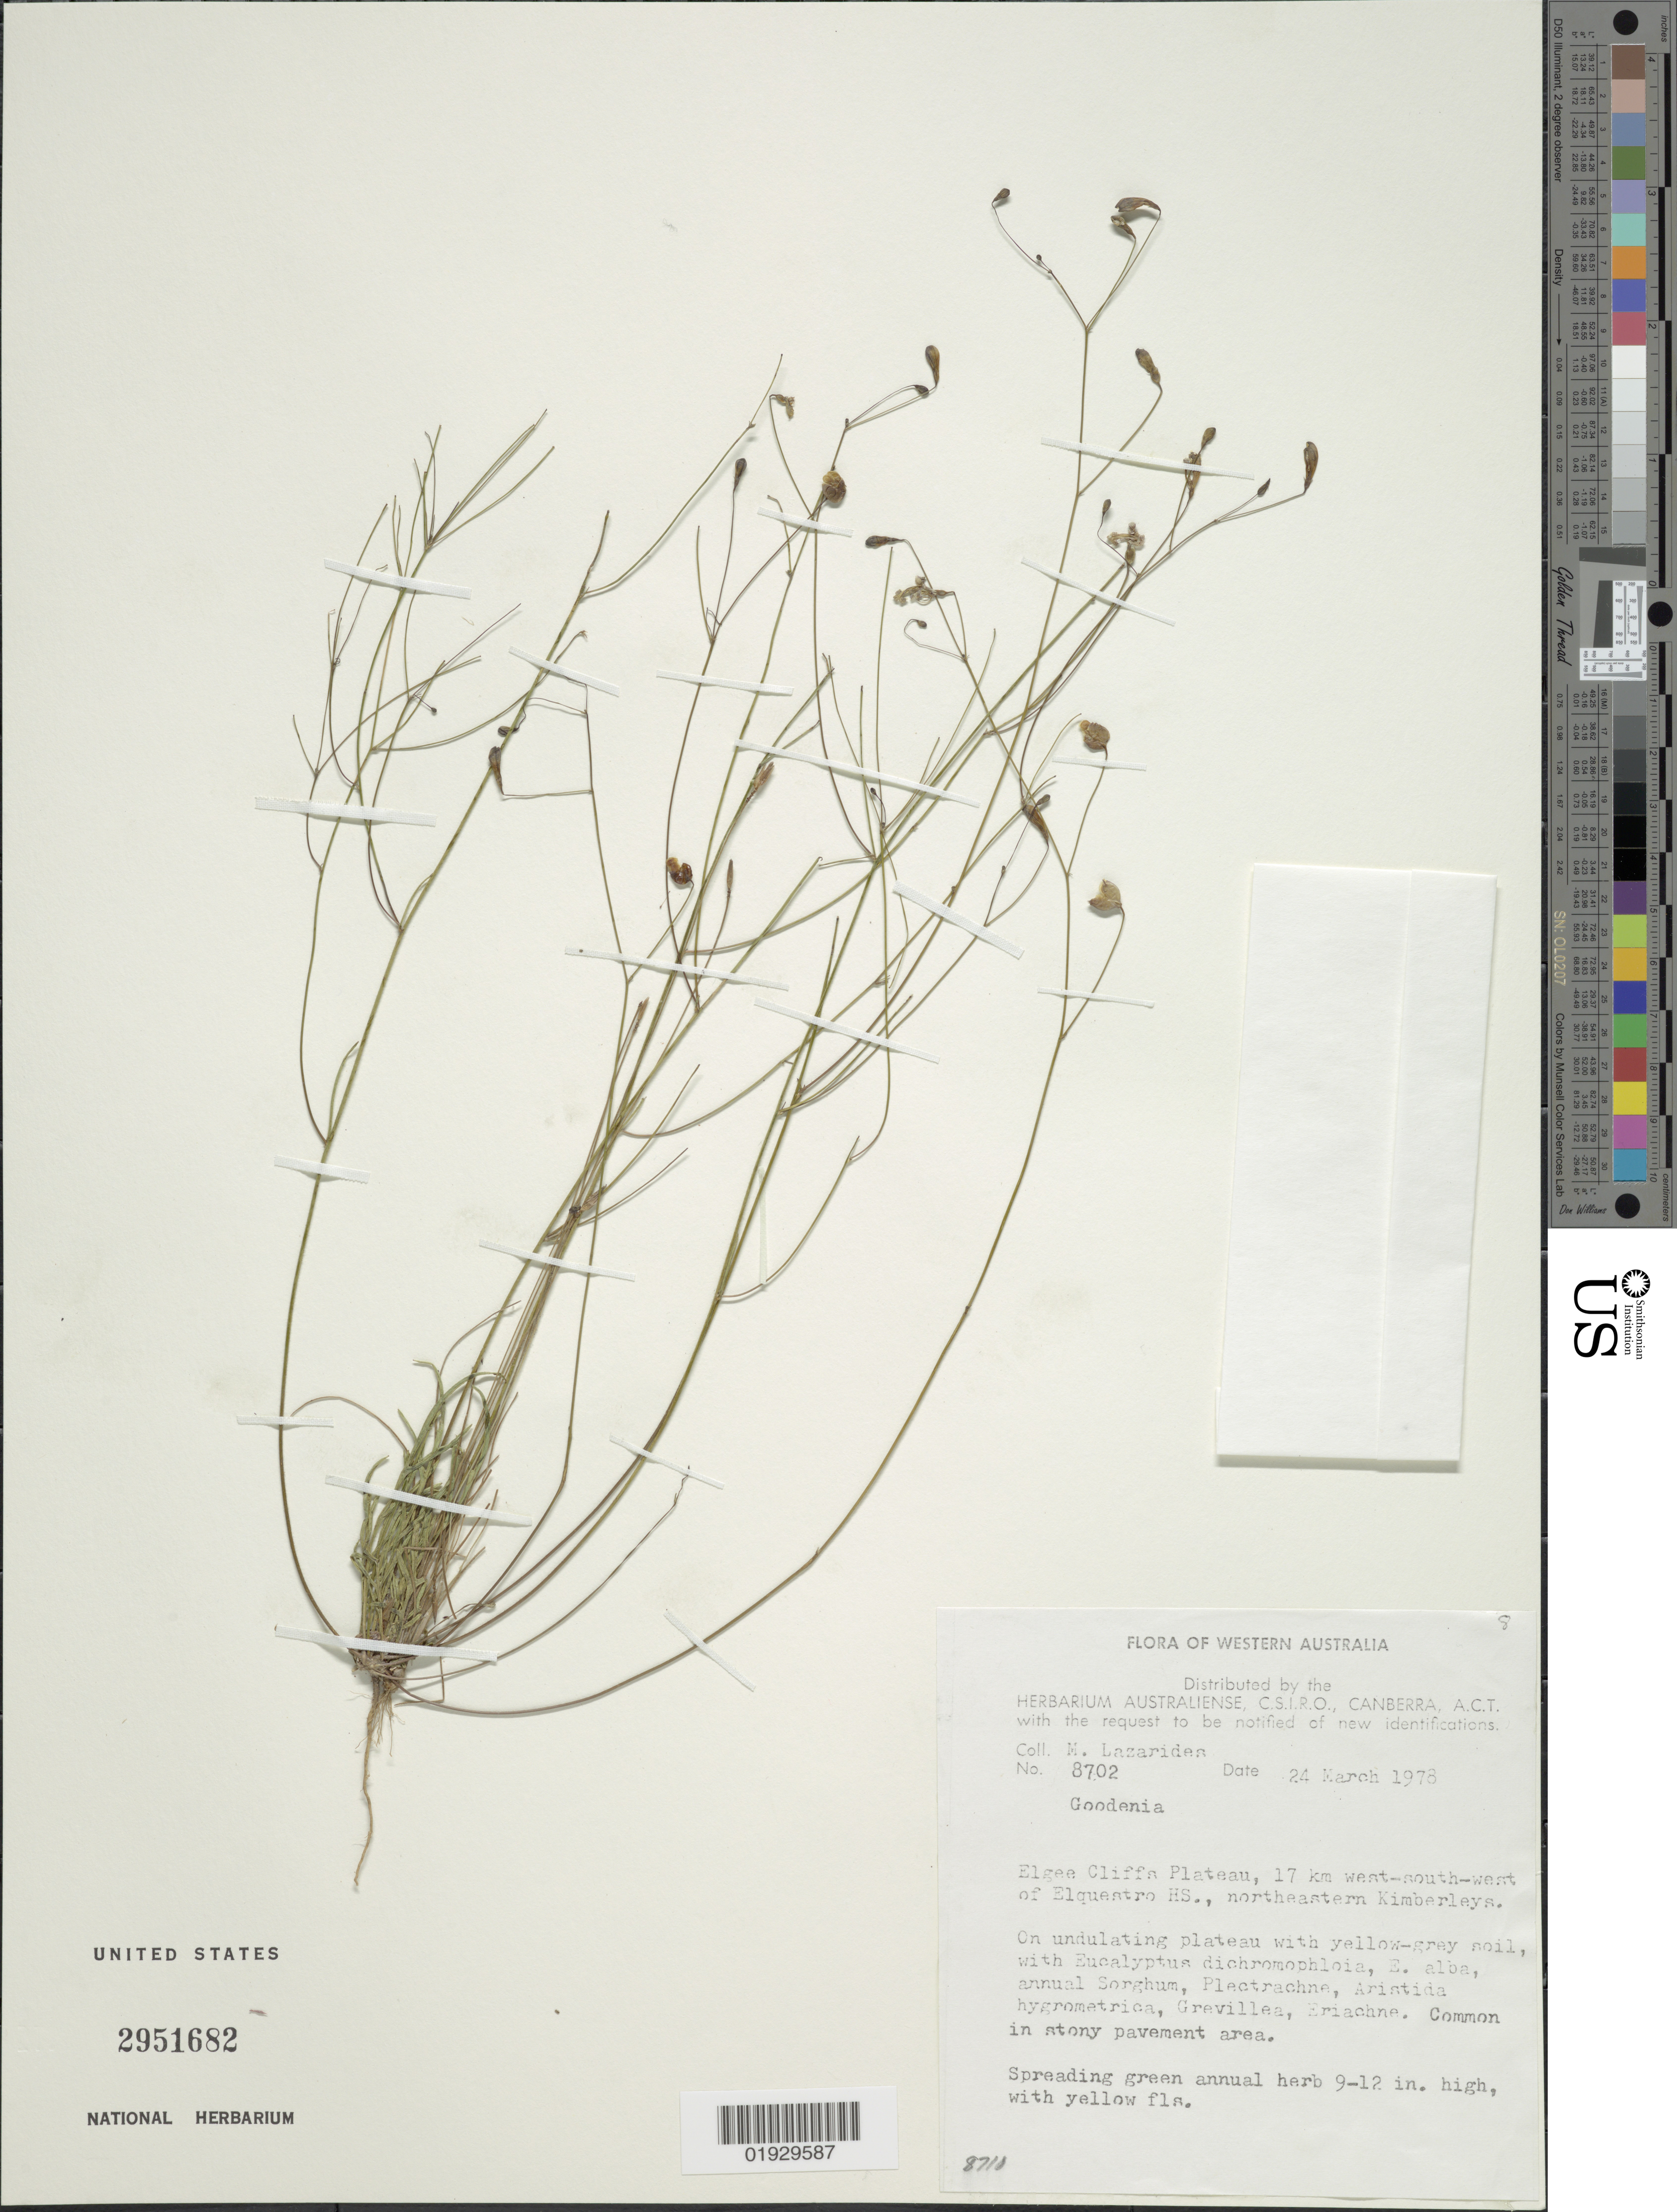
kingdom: Plantae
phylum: Tracheophyta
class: Magnoliopsida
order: Asterales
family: Goodeniaceae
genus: Goodenia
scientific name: Goodenia sp.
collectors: M. Lazarides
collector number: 8702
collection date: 1978-03-24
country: Australia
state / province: Western Australia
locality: Elgee Cliffs Plateau, 17 km west-south-west of Elquestro HS., northeastern Kimberleys.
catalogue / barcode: US 2951682